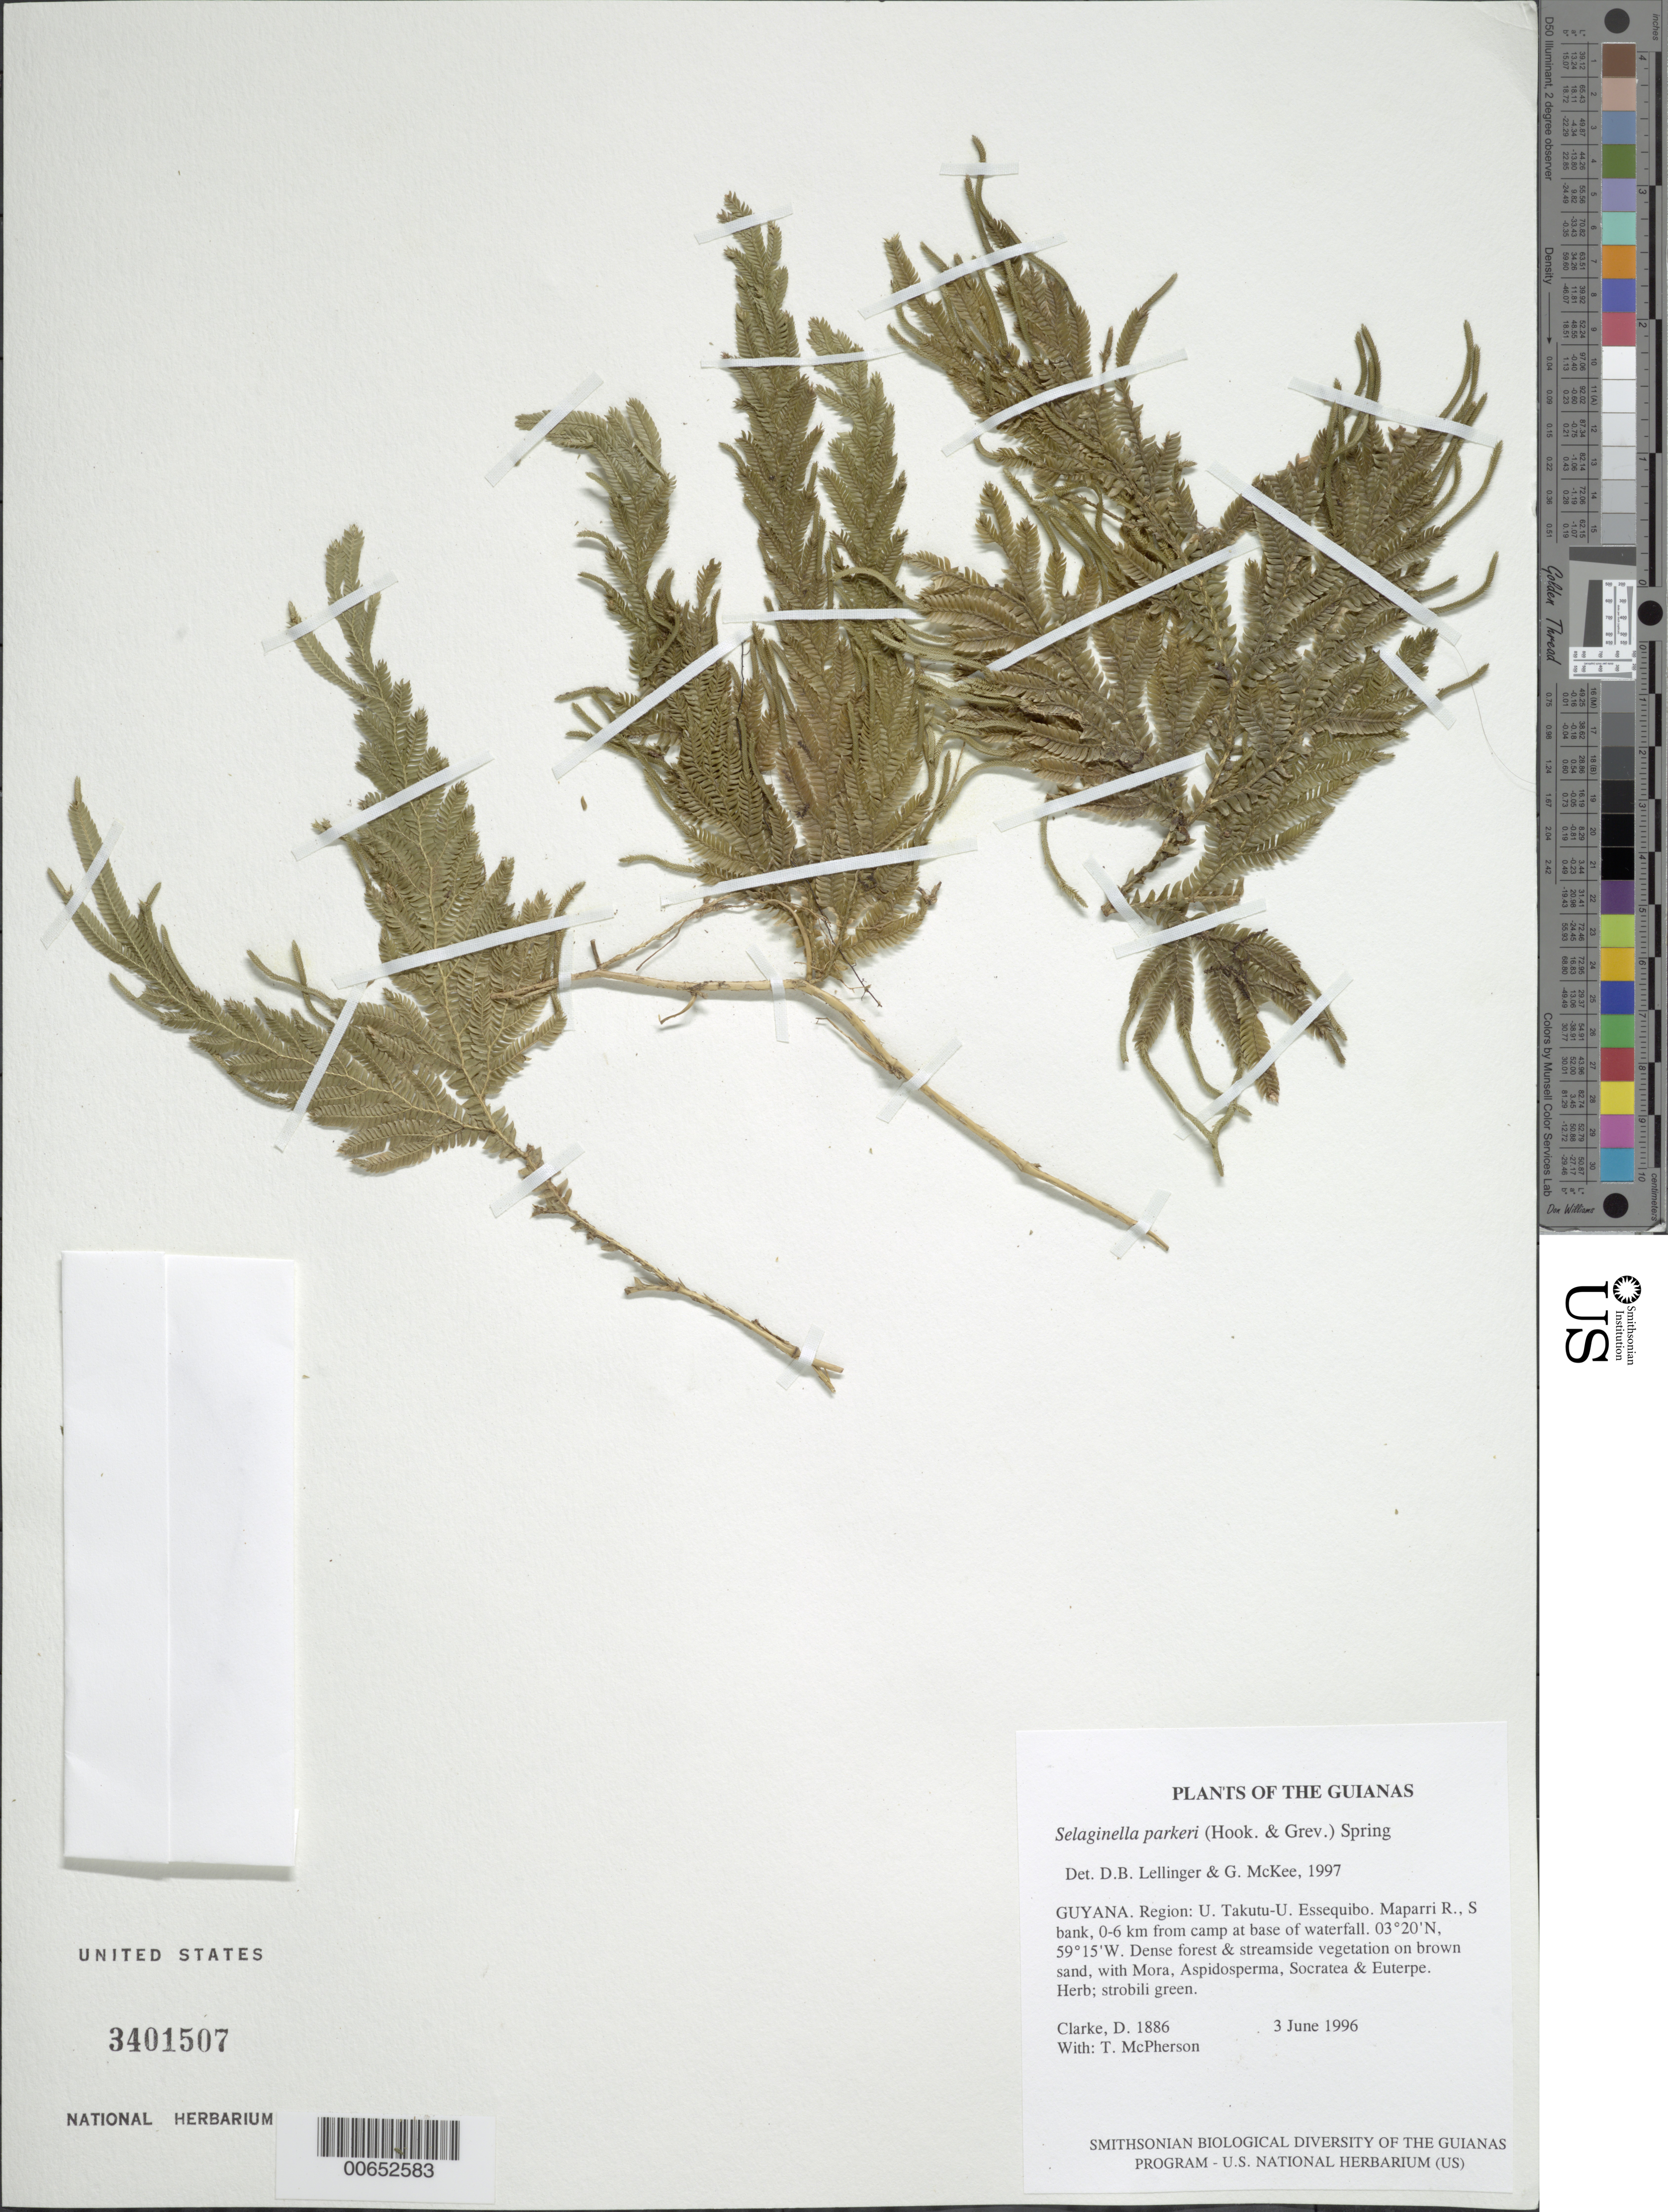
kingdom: Plantae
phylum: Tracheophyta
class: Lycopodiopsida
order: Selaginellales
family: Selaginellaceae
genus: Selaginella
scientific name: Selaginella parkeri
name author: (Hook. & Grev.) Spring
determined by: Lellinger, D. B.; McKee, G. S.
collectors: H. D. Clarke & T. McPherson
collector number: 1886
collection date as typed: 3 June 1996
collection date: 1996-06-03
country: Guyana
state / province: U. Takutu-U. Essequibo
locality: Maparri R., S bank, 0-6 km from camp at base of waterfall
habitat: Dense forest & streamside vegetation on brown sand, with Mora, Aspidosperma, Socratea & Euterpe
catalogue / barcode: US 3401507